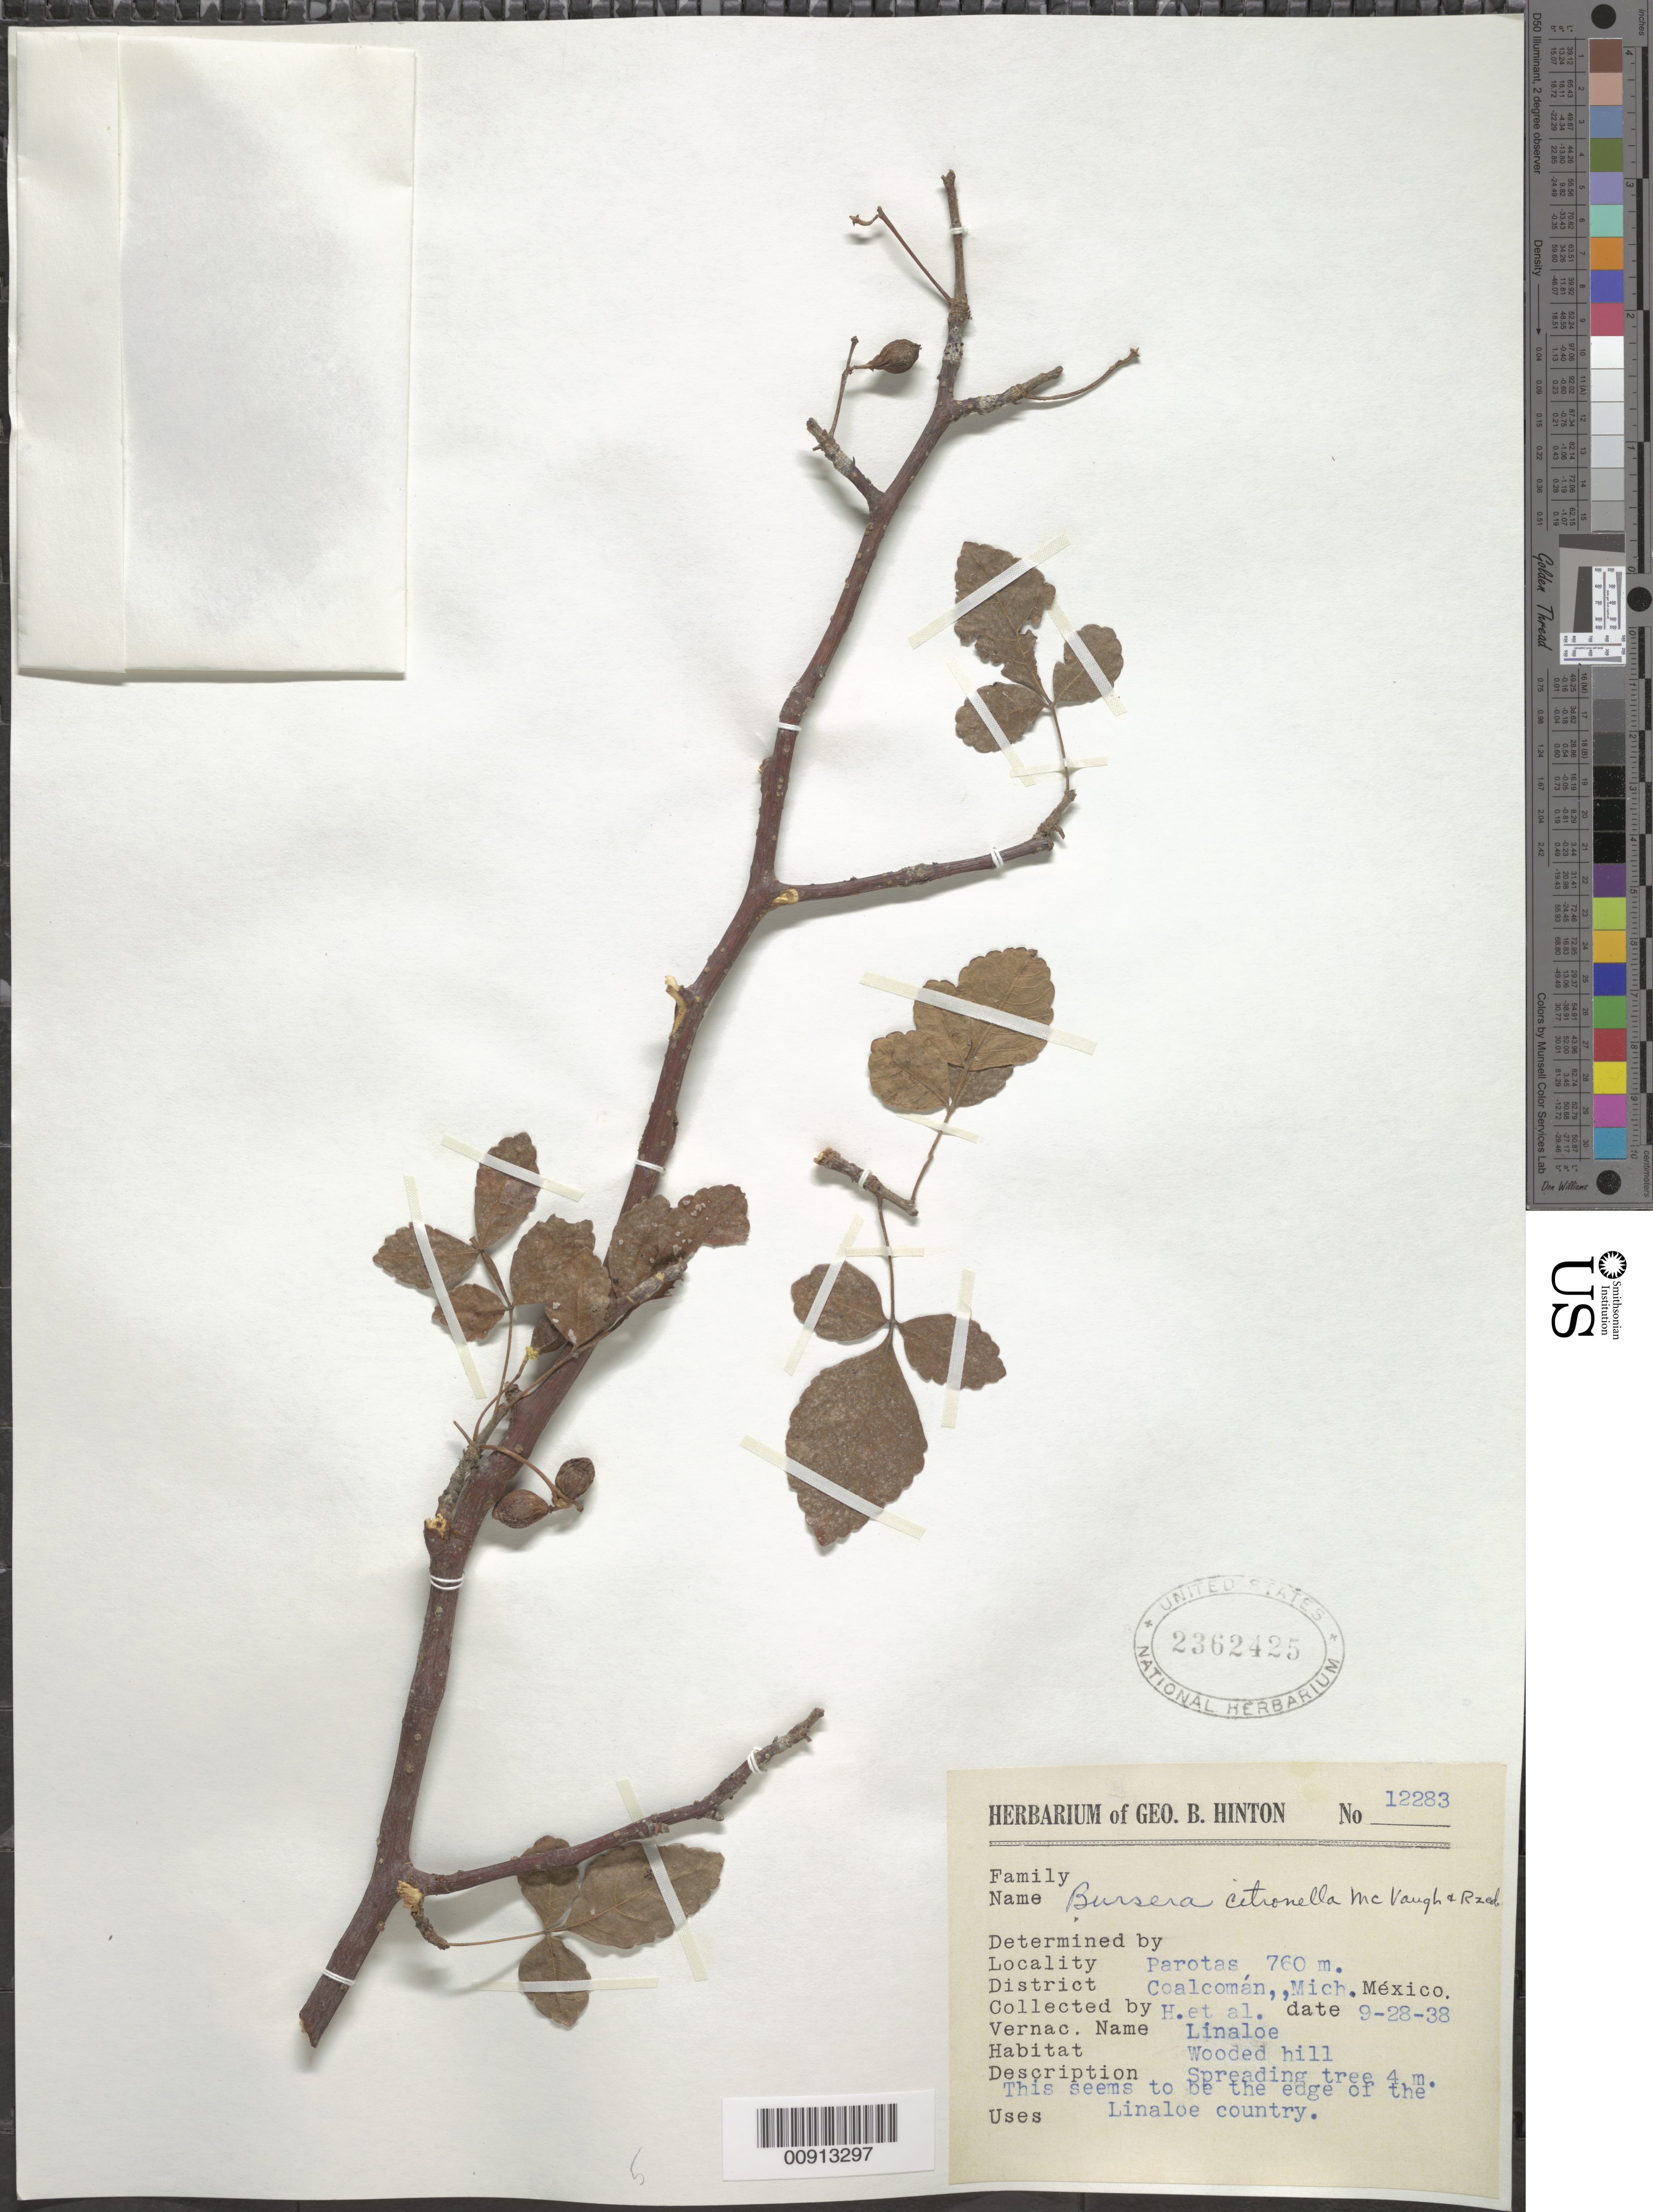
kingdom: Plantae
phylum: Tracheophyta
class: Magnoliopsida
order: Sapindales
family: Burseraceae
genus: Bursera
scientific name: Bursera citronella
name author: McVaugh & Rzed.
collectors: G. B. Hinton & et al.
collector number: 12283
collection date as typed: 28 Sep 1938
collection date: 1938-09-28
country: Mexico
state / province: Michoacán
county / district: Coalcomán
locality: Parotas, District Coalcomán, Michoacán.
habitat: Wooded hill. This seems to be the edge of the Linaloe country.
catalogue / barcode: US 2362425